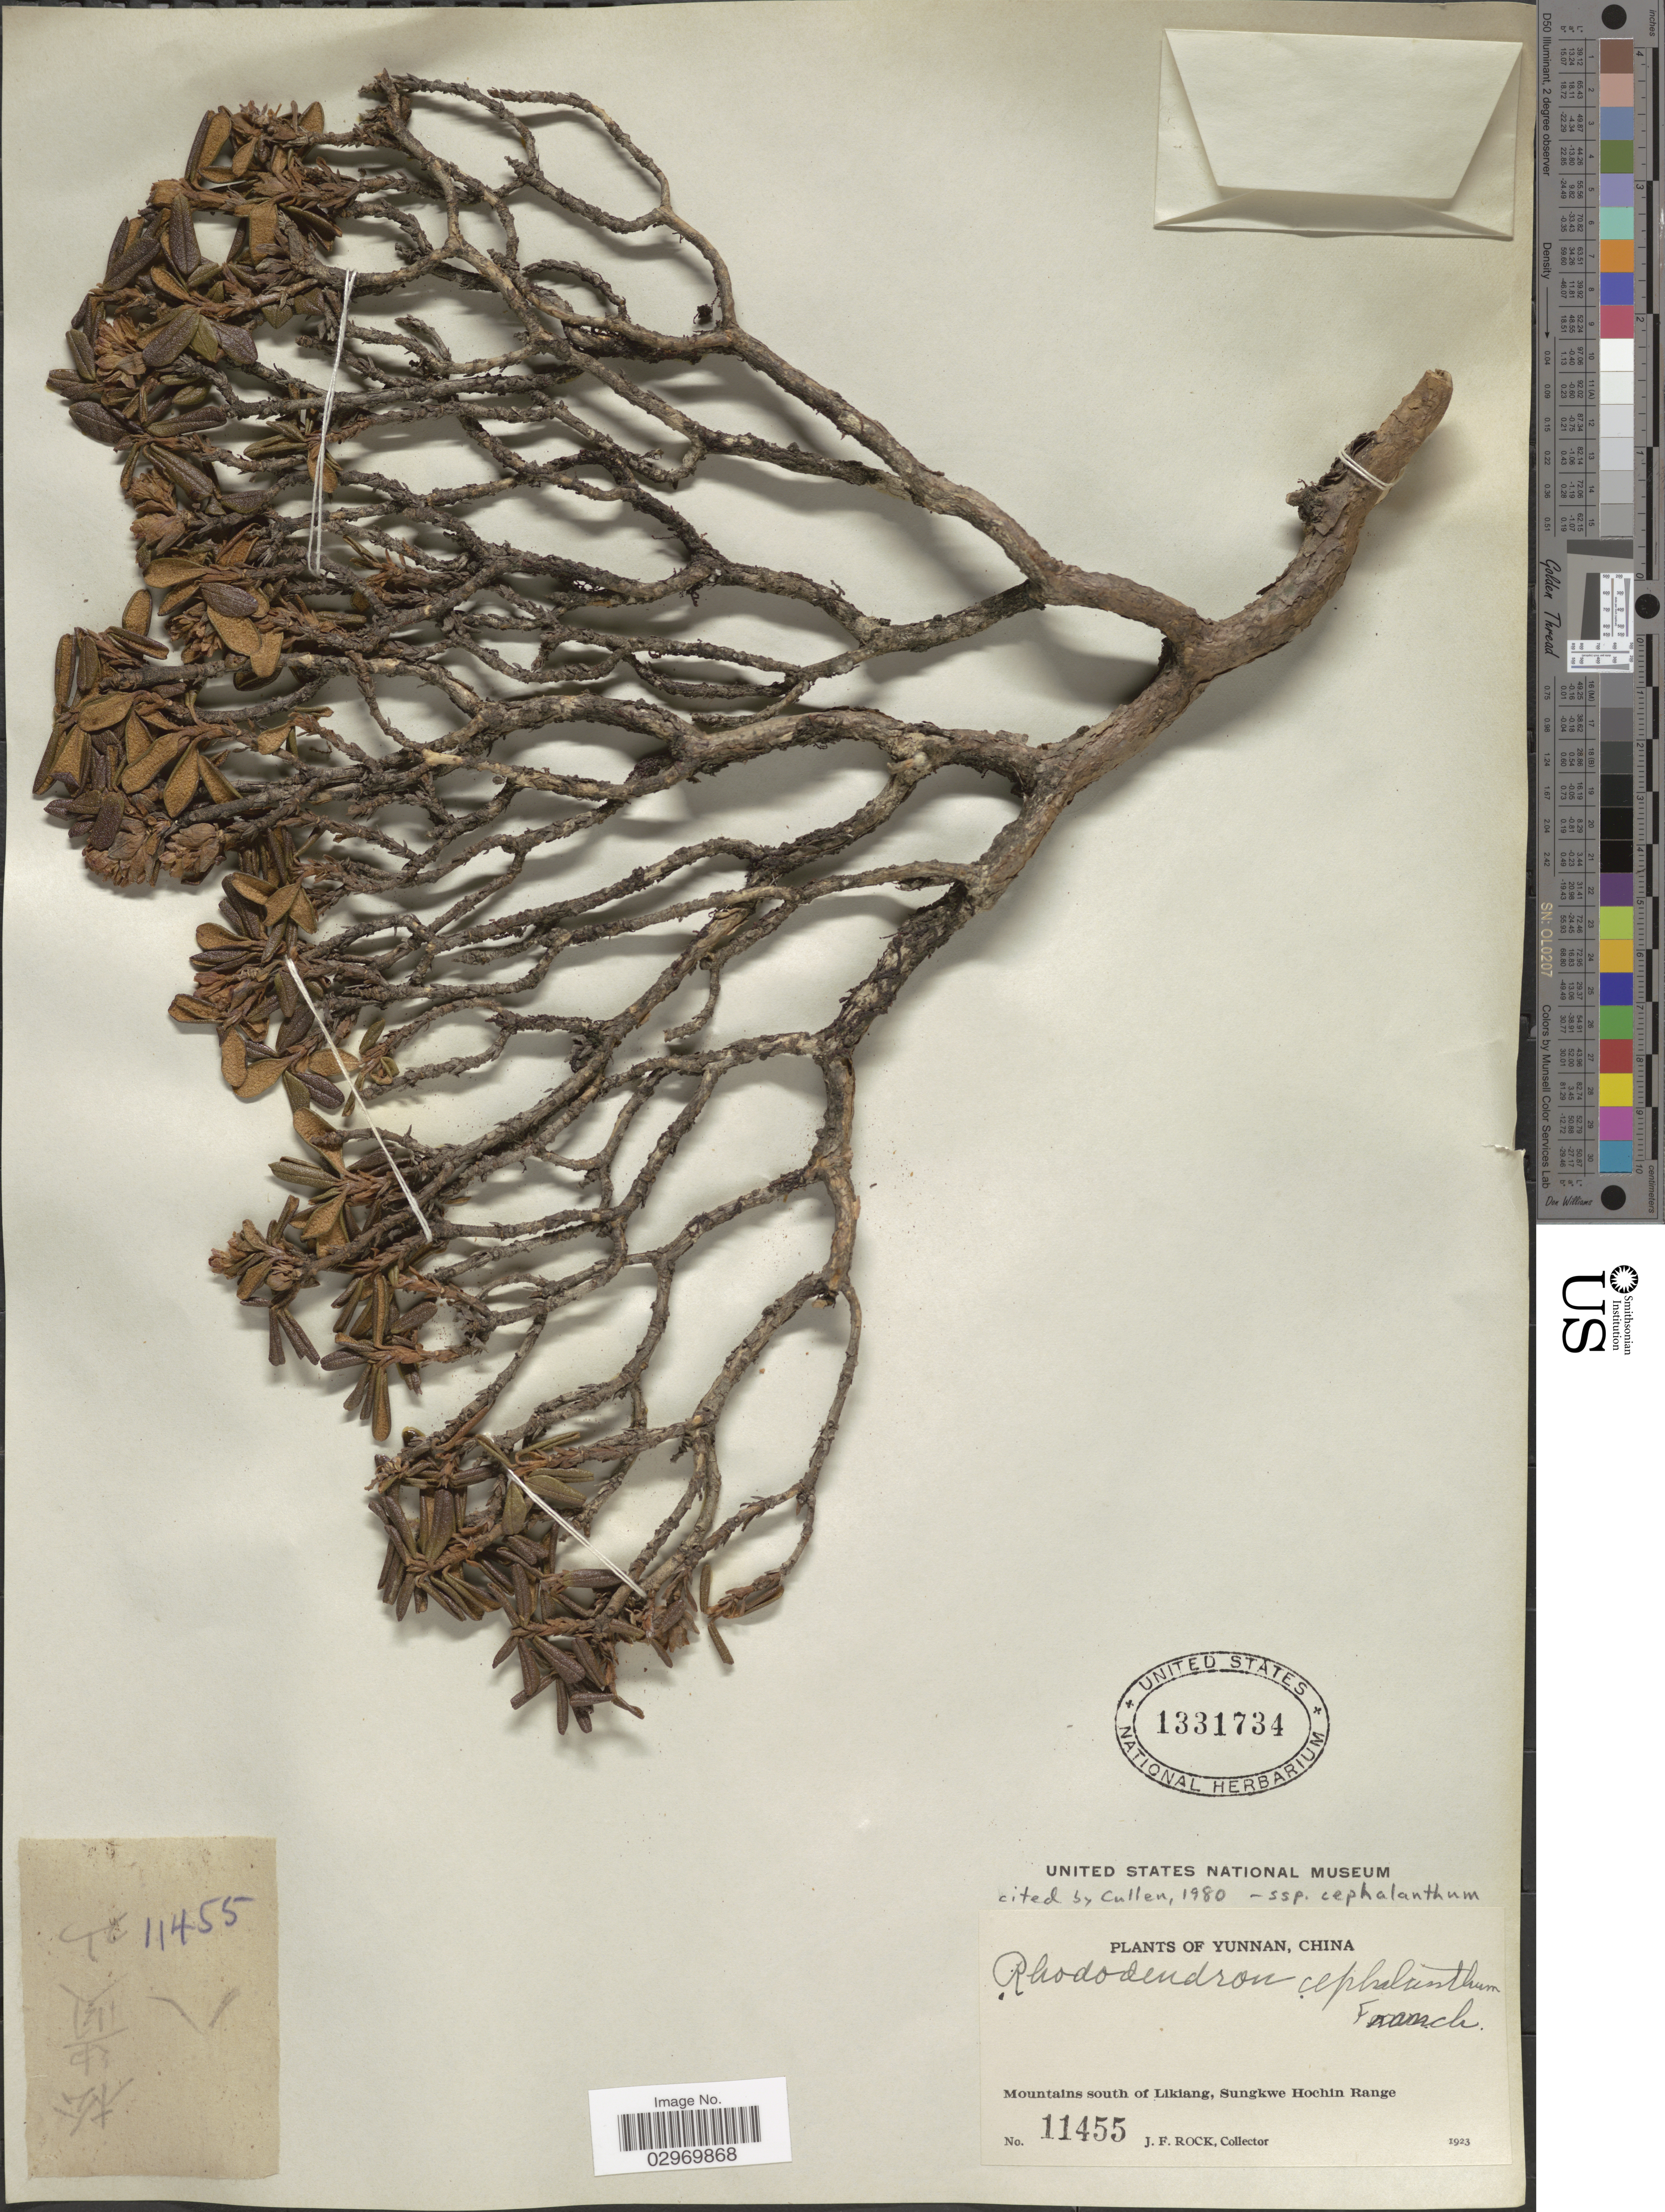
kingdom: Plantae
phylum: Tracheophyta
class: Magnoliopsida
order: Ericales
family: Ericaceae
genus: Rhododendron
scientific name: Rhododendron cephalanthum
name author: Franch.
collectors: J. Rock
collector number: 11455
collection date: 1923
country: China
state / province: Yunnan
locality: Mountains south of Likiang, Sungkwe Hochin Range.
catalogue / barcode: US 1331734